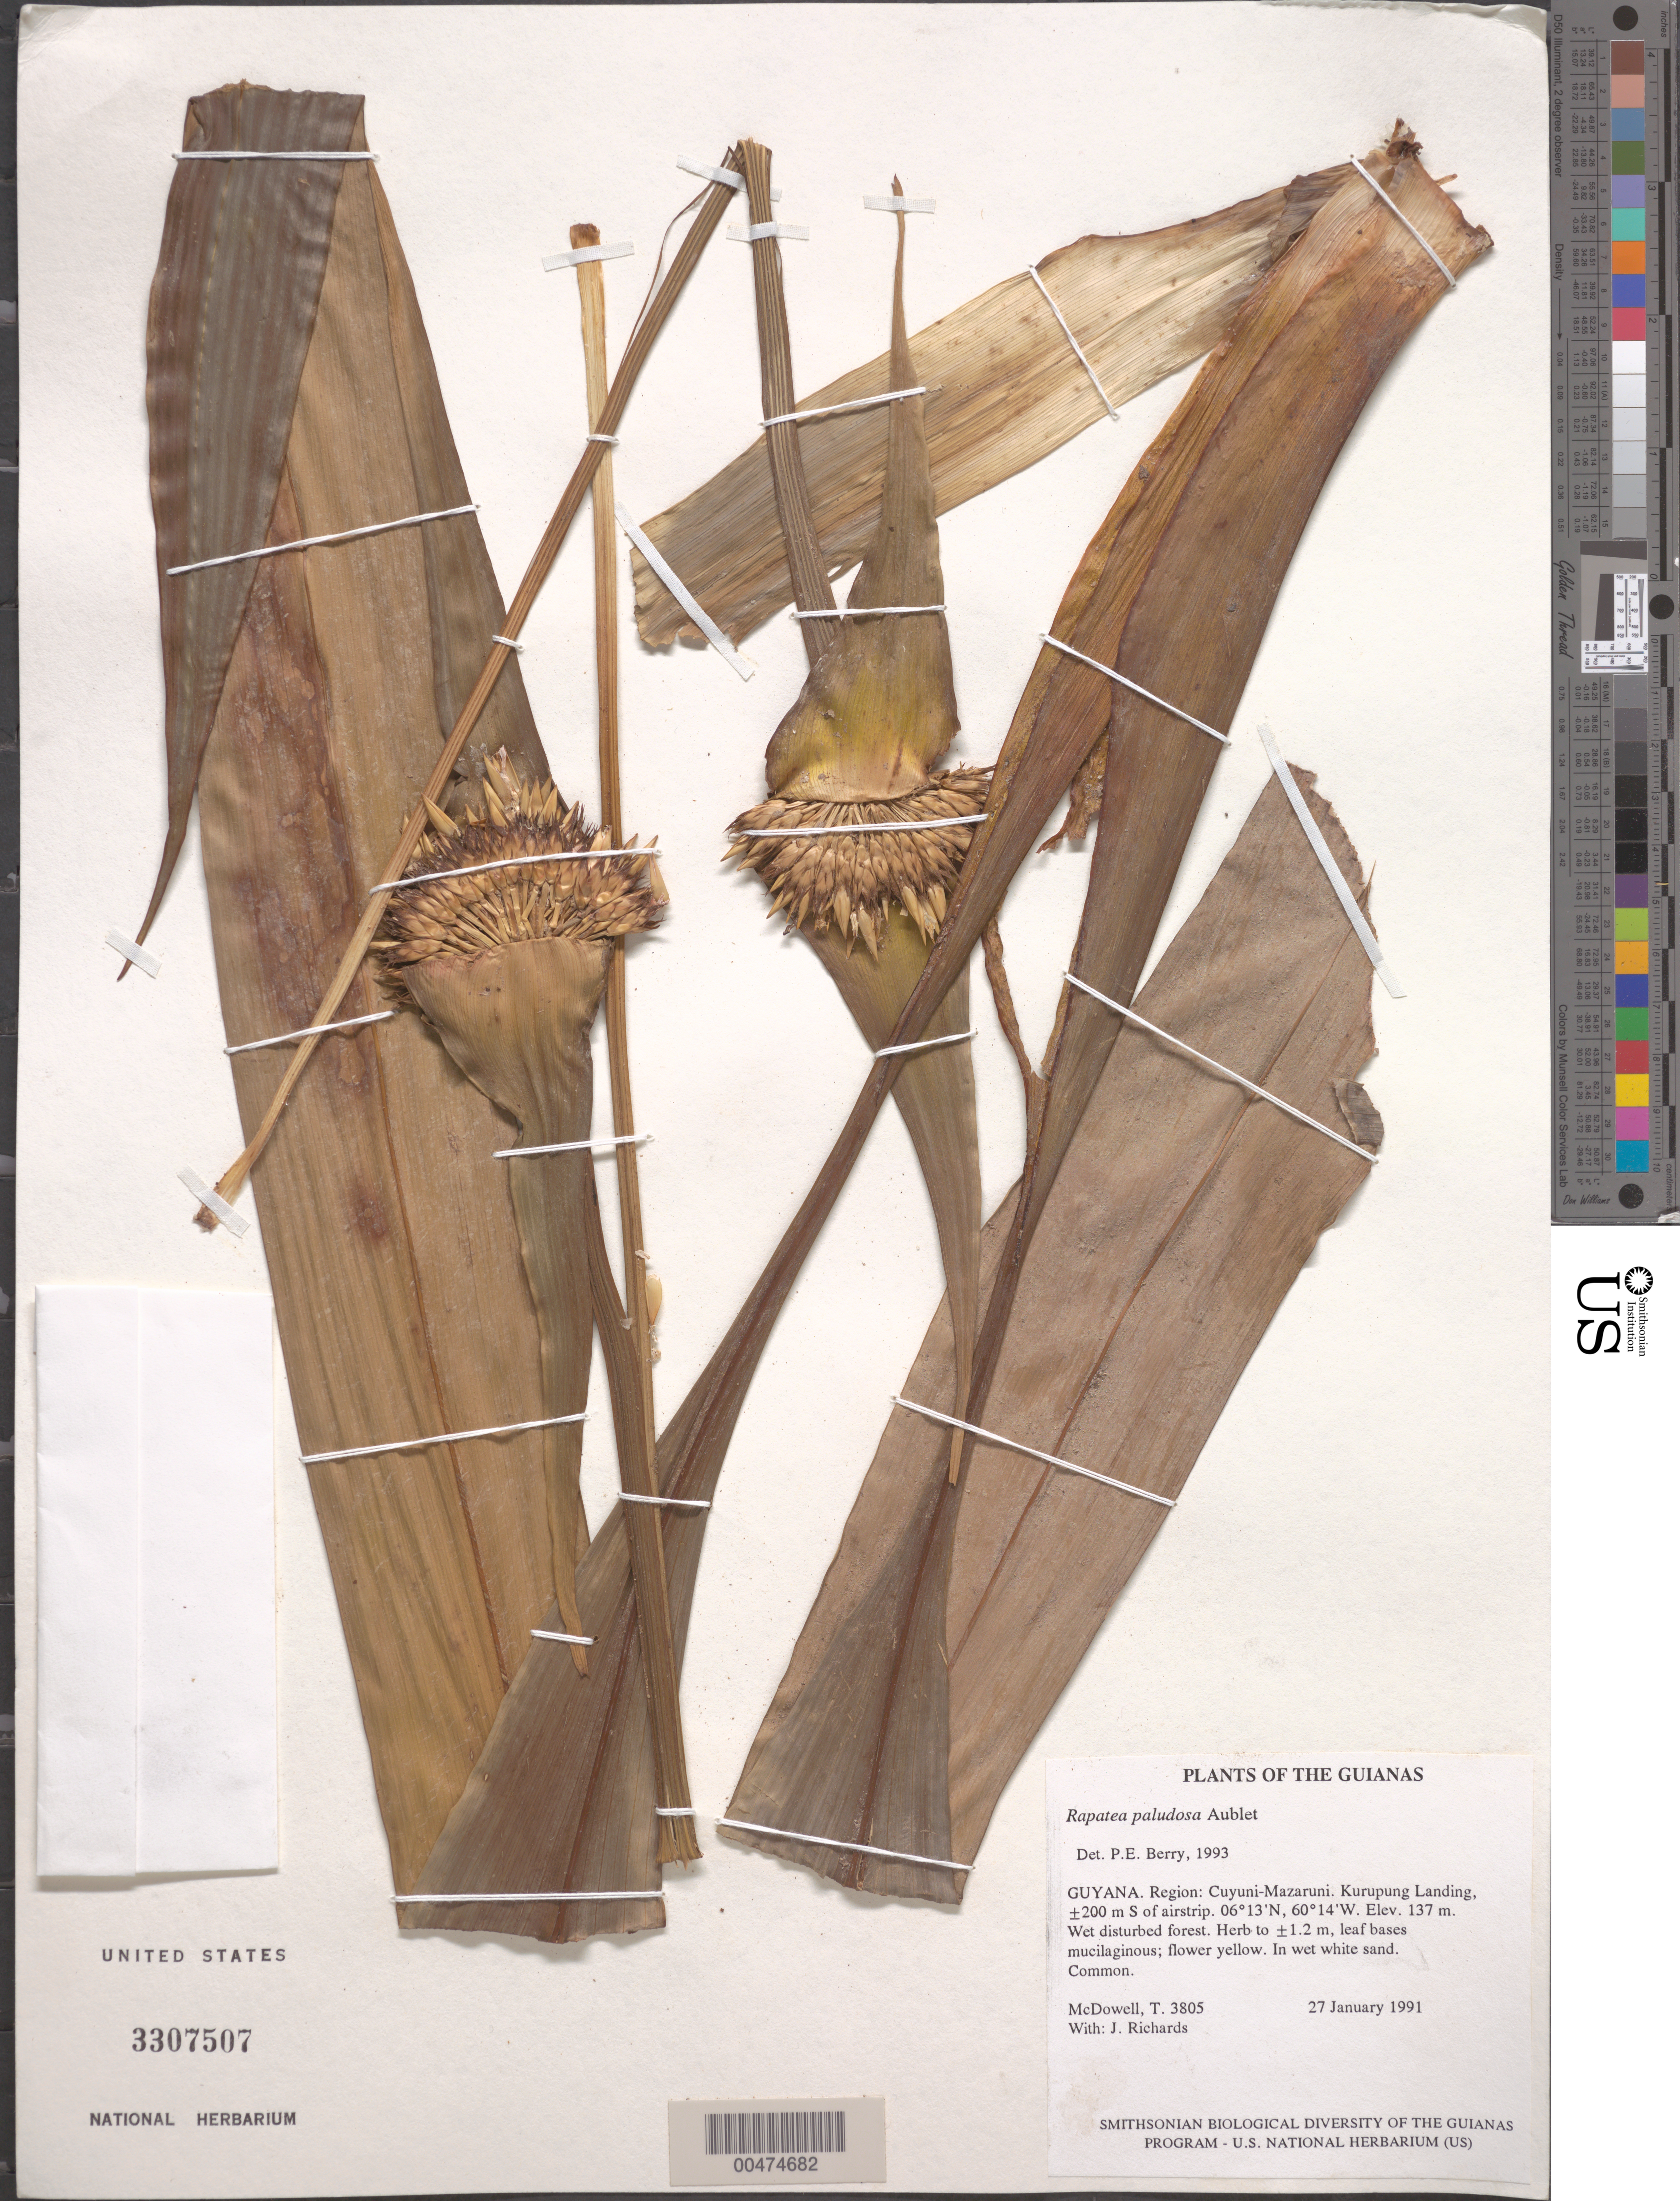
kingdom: Plantae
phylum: Tracheophyta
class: Liliopsida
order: Poales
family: Rapateaceae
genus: Rapatea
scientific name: Rapatea paludosa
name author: Aubl.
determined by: Berry, P. E., (WIS), University of Wisconsin - Madison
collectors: T. McDowell & J. Richards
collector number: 3805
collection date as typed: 27 January 1991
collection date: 1991-01-27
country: Guyana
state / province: Cuyuni-Mazaruni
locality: Kurupung Landing, ±200 m S of airstrip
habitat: Wet disturbed forest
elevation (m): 137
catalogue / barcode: US 3307507